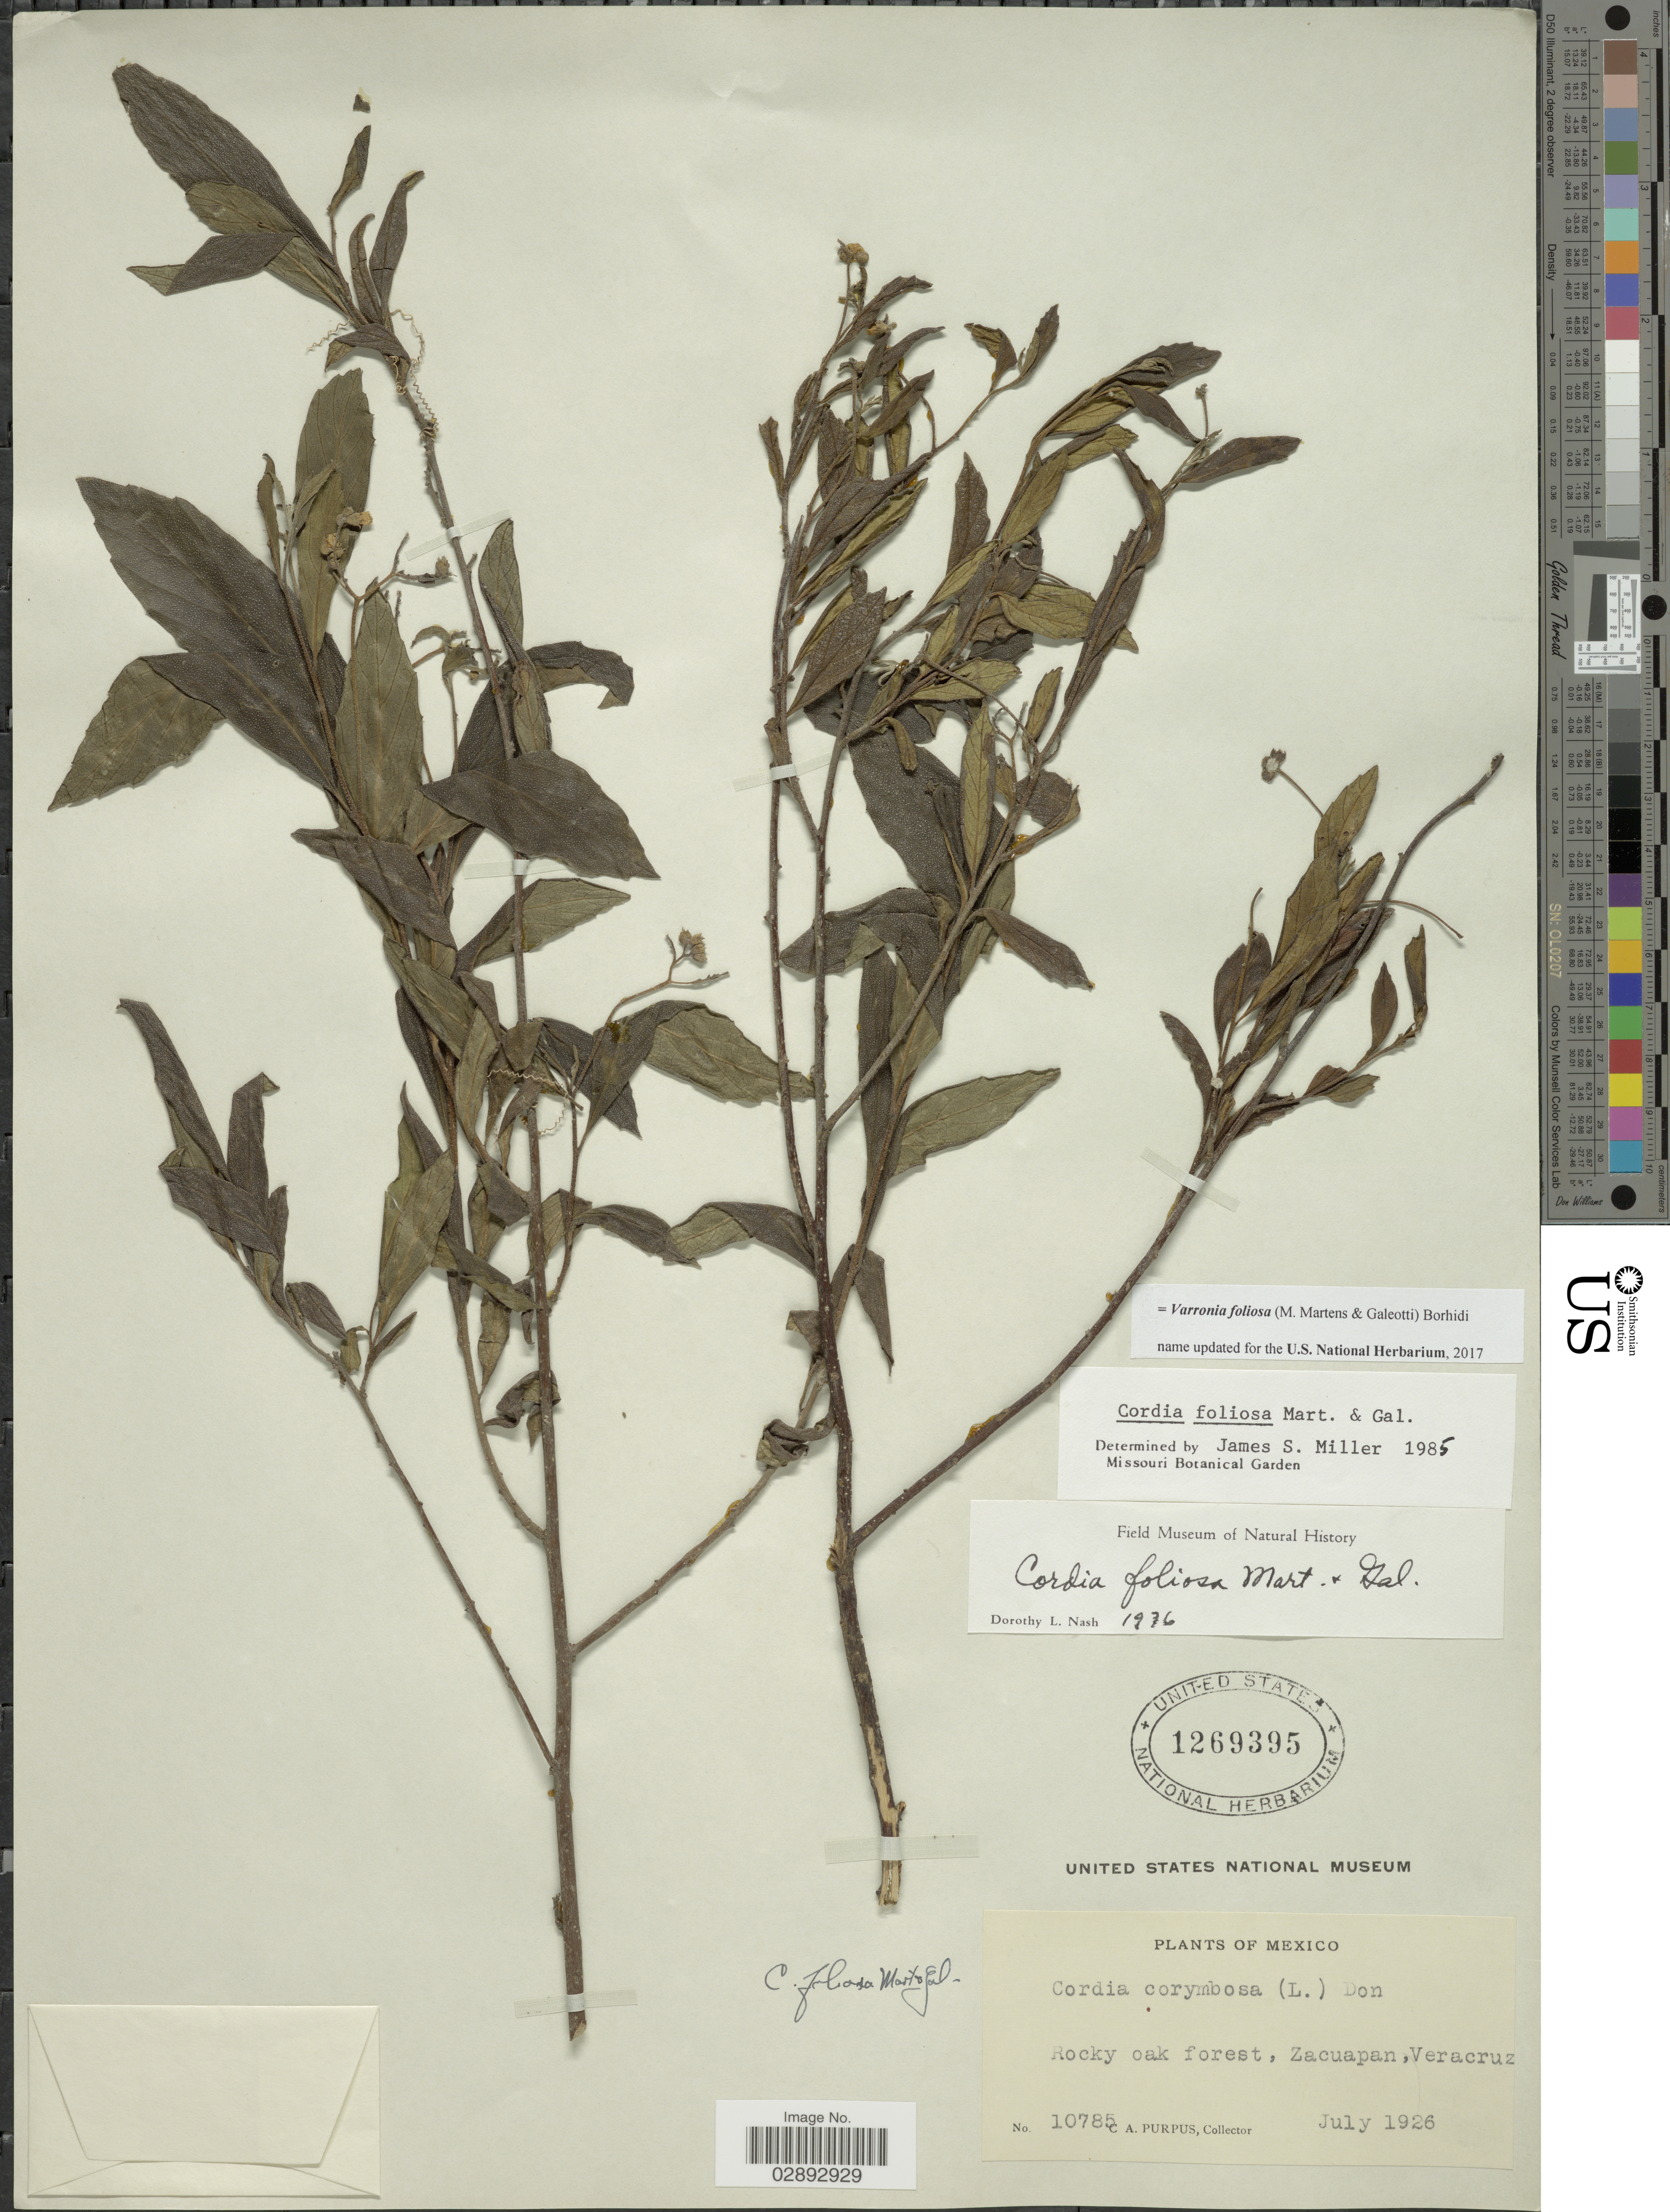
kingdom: Plantae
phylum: Tracheophyta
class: Magnoliopsida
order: Boraginales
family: Cordiaceae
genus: Varronia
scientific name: Varronia foliosa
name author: (M. Martens & Galeotti) Borhidi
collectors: C. A. Purpus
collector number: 10785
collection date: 1926-07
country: Mexico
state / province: Veracruz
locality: Rocky oak forest, Zacuapan, Veracruz.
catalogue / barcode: US 1269395